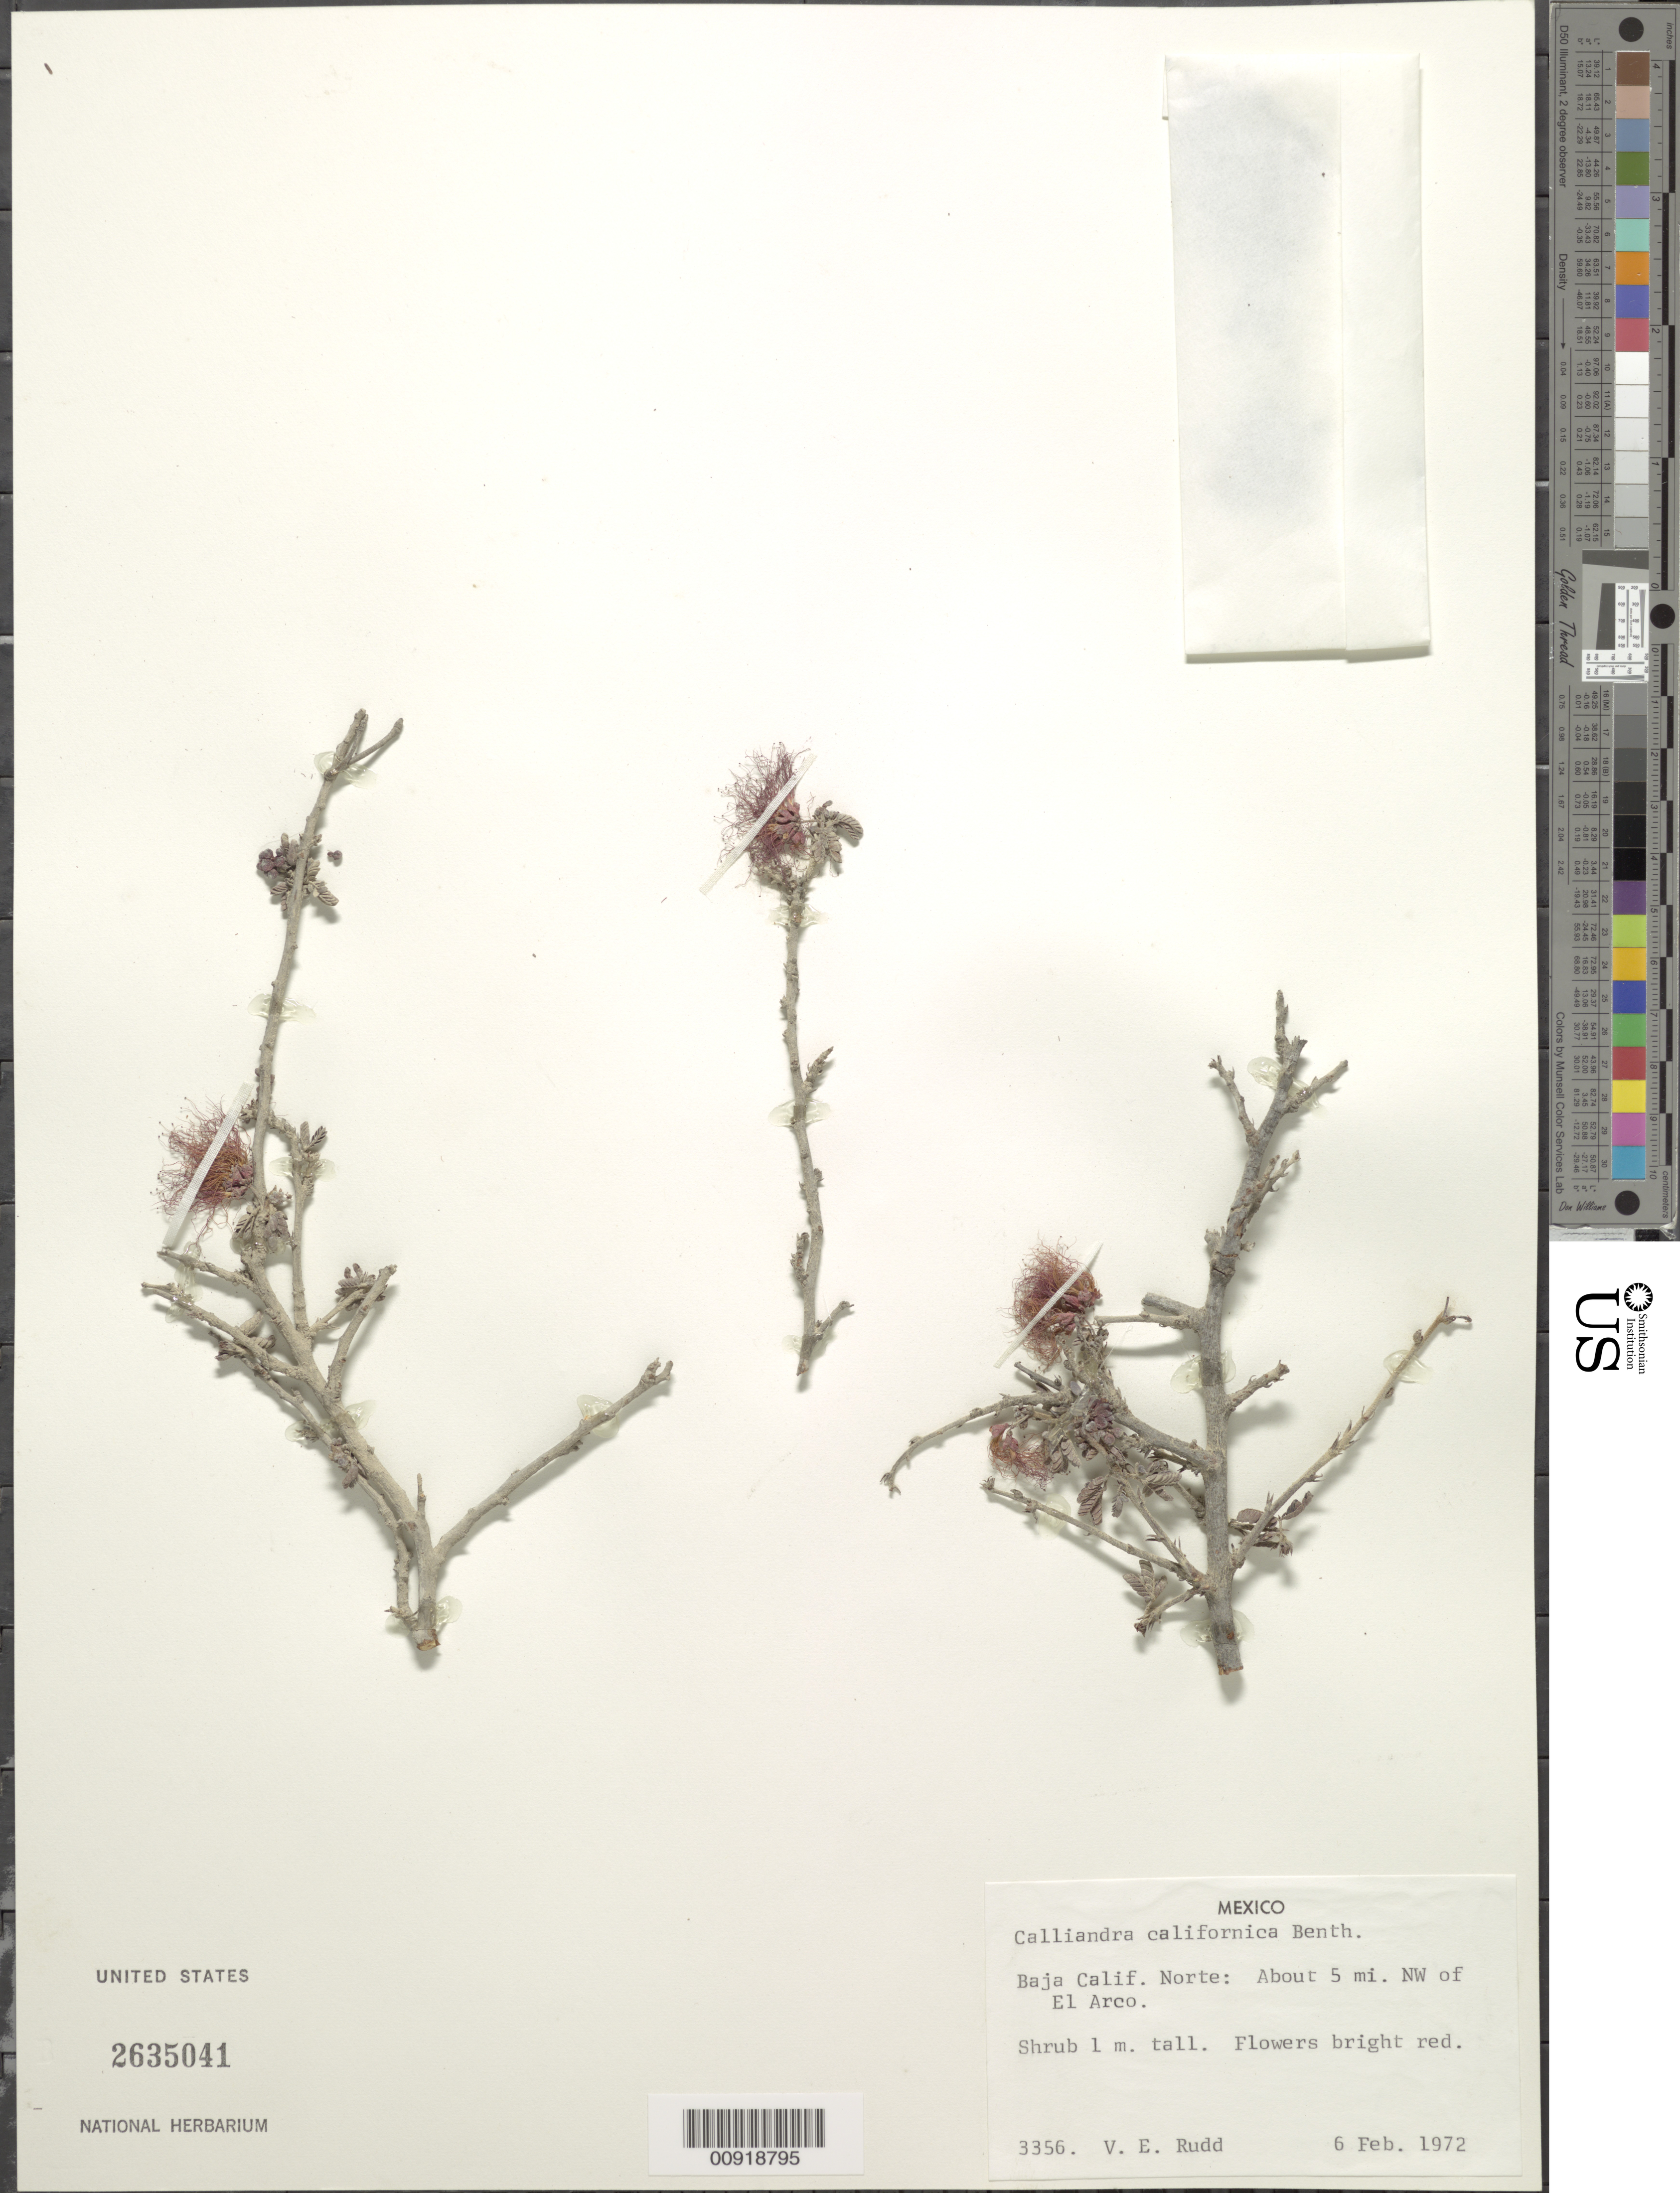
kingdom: Plantae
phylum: Tracheophyta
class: Magnoliopsida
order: Fabales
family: Fabaceae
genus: Calliandra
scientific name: Calliandra californica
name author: Benth.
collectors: V. E. Rudd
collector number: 3356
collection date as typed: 06 Feb 1972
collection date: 1972-02-06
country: Mexico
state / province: Baja California Norte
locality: Baja California Norte: About 5 mi. NW of El Arco.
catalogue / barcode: US 2635041